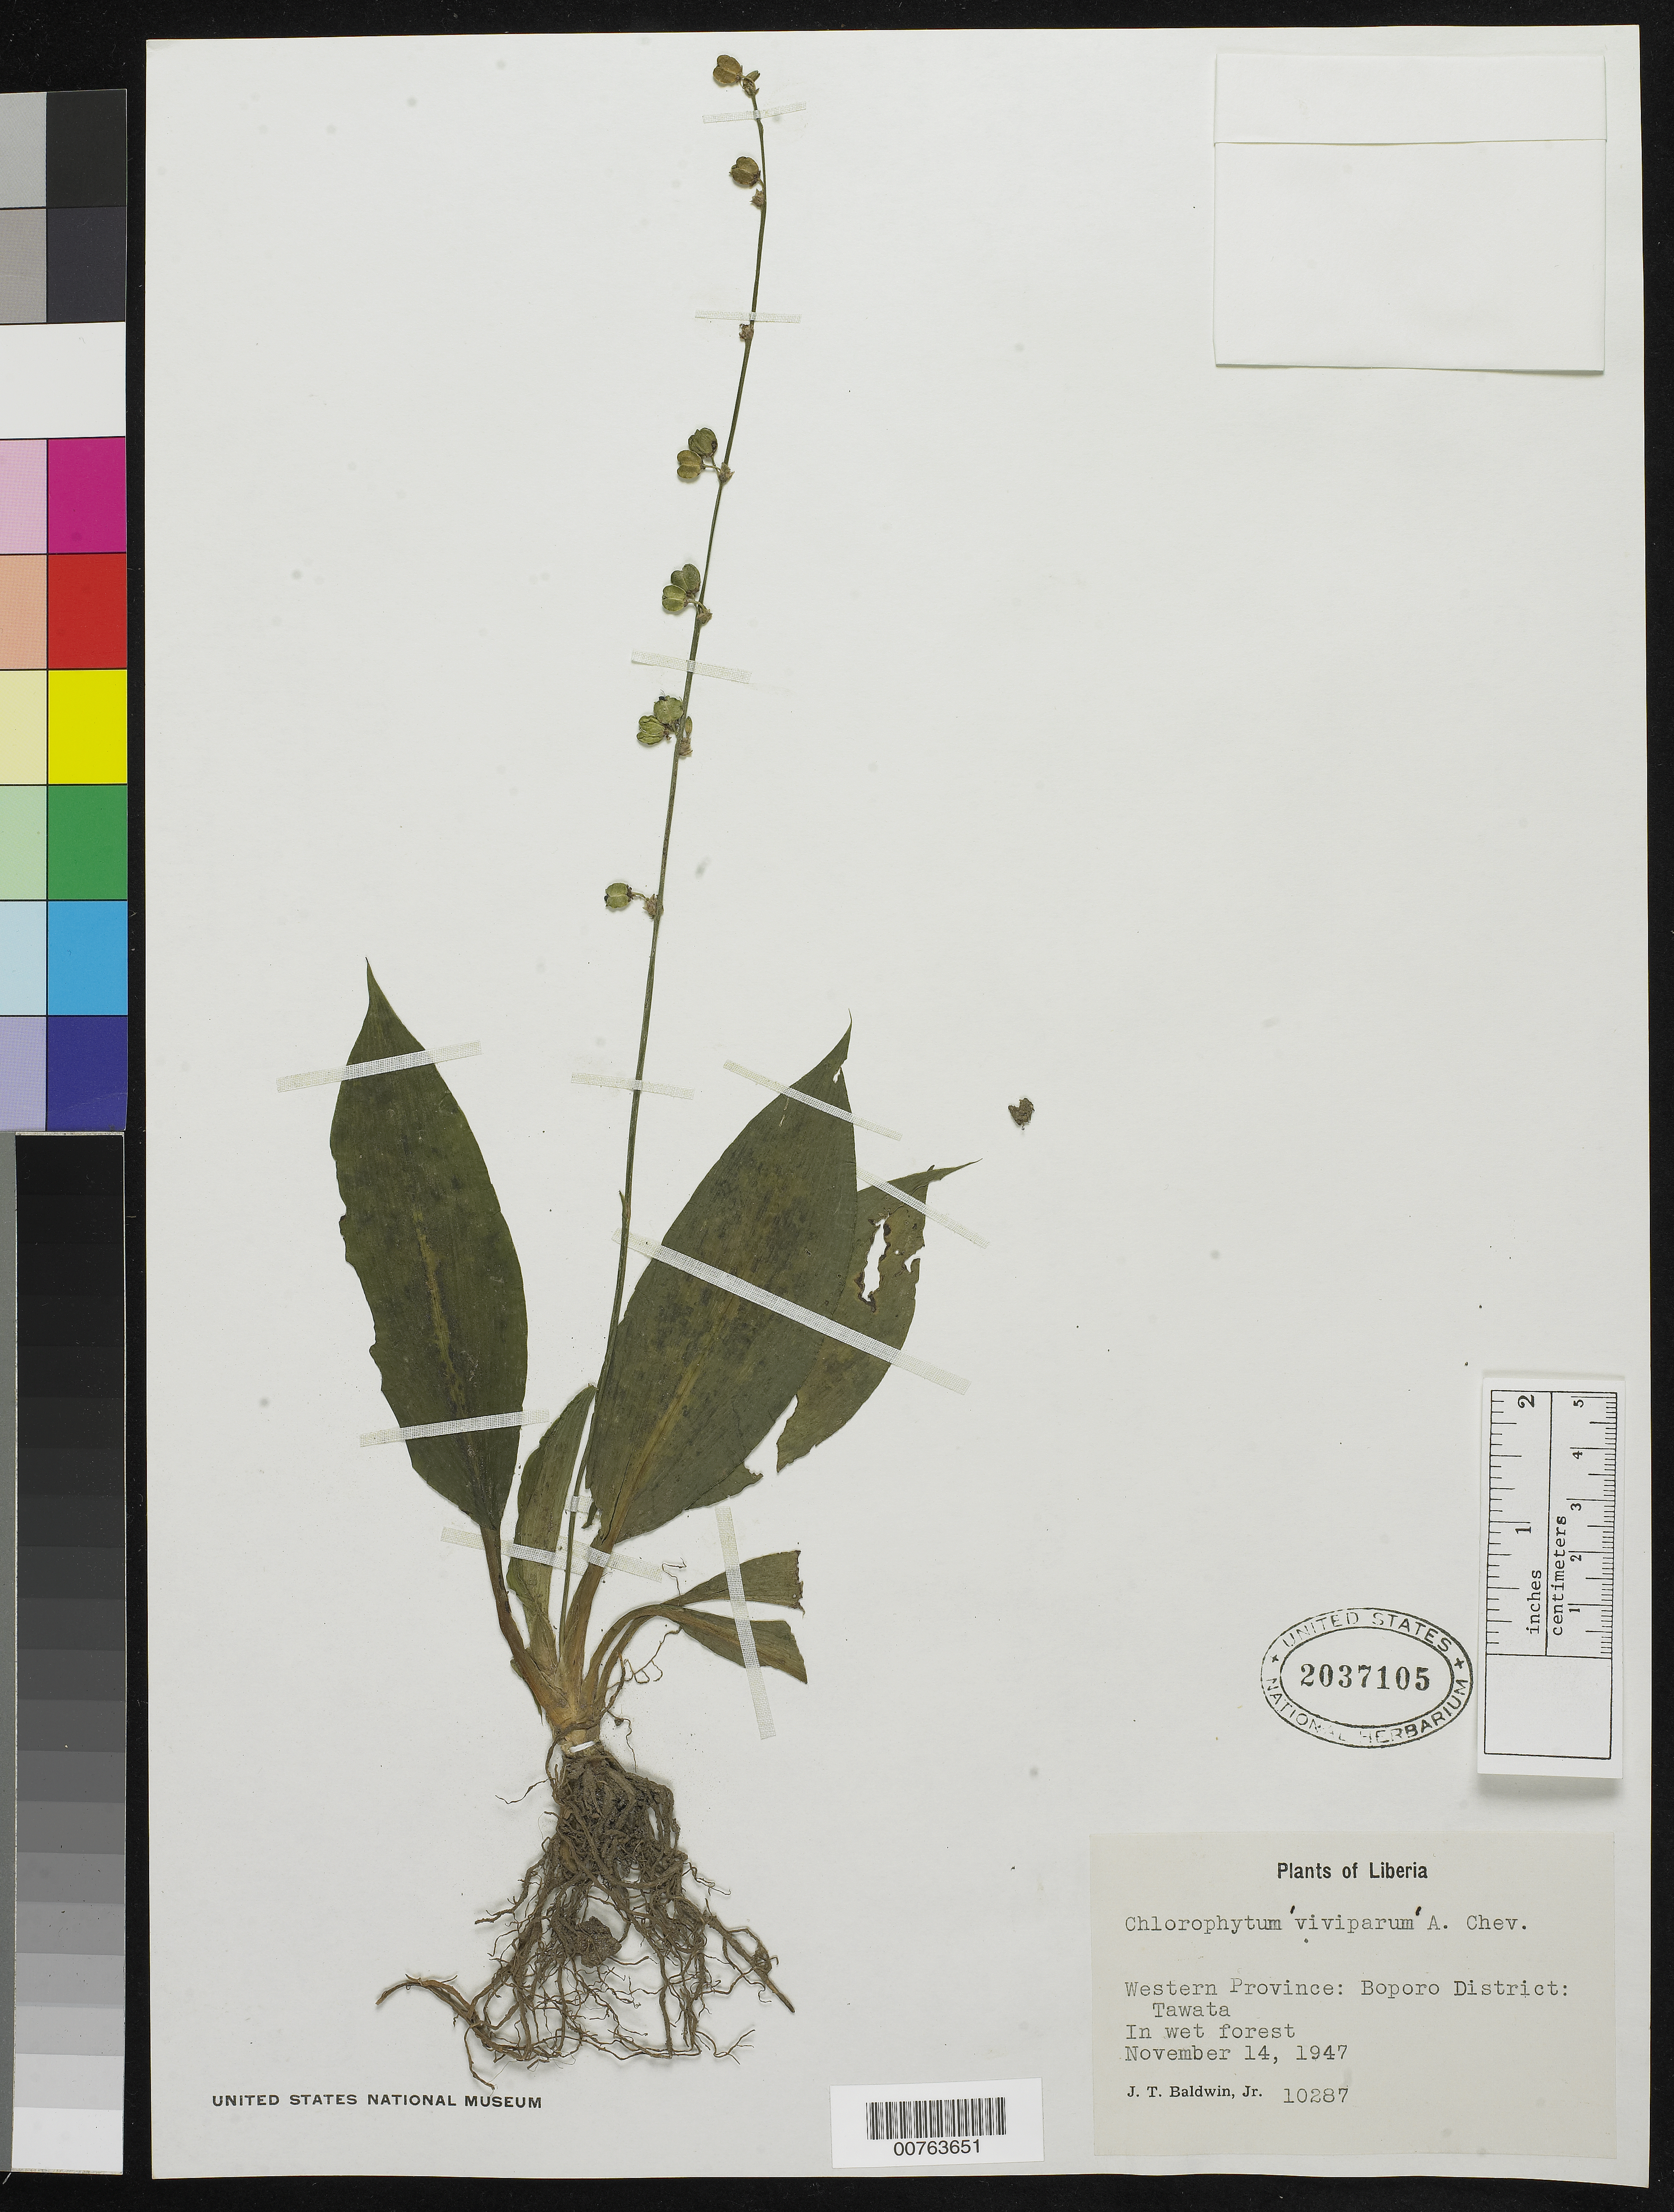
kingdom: Plantae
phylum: Tracheophyta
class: Liliopsida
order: Asparagales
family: Asparagaceae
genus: Chlorophytum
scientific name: Chlorophytum viviparum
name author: A. Chev.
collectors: J. T. Baldwin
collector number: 10287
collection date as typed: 14 Nov 1947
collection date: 1947-11-14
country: Liberia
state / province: Gbarpolu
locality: Western Province: Boporo District, Tawata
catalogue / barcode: US 2037105